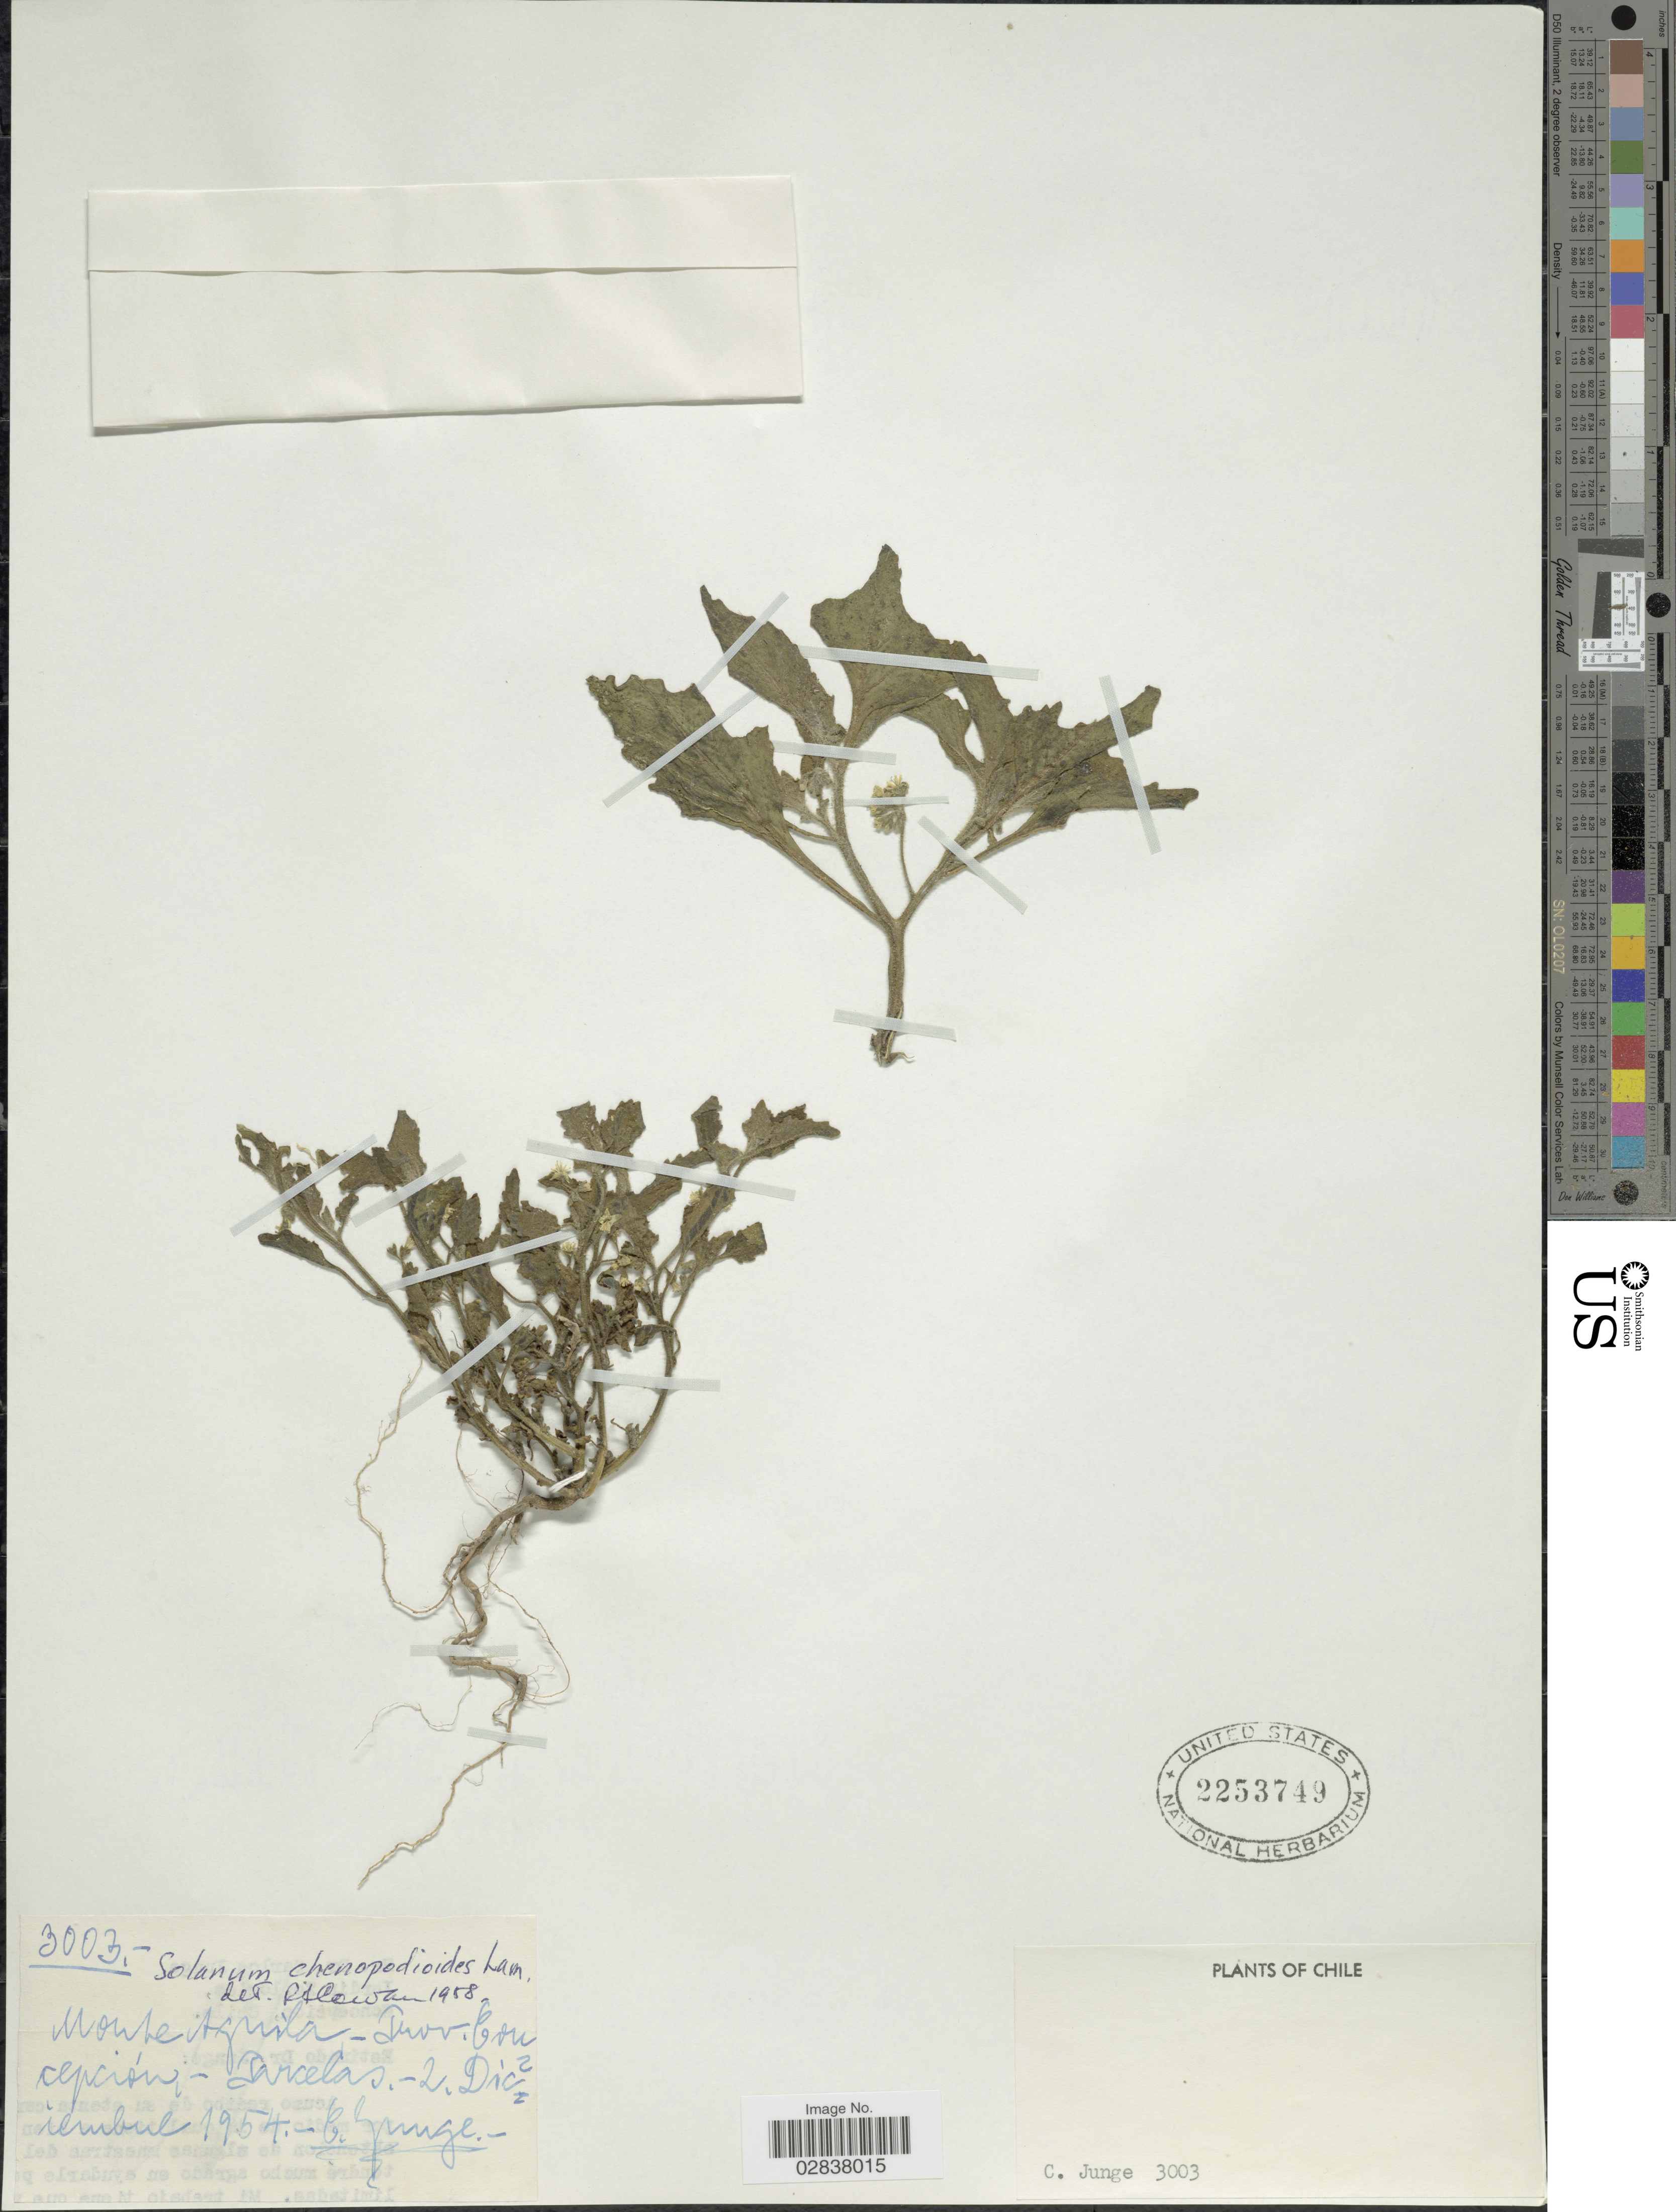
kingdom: Plantae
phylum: Tracheophyta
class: Magnoliopsida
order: Solanales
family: Solanaceae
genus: Solanum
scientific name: Solanum nitidibaccatum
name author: Bitter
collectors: C. Junge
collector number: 3003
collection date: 1954-12-02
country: Chile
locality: Prov. Concepción, Parcelas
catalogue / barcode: US 2253749